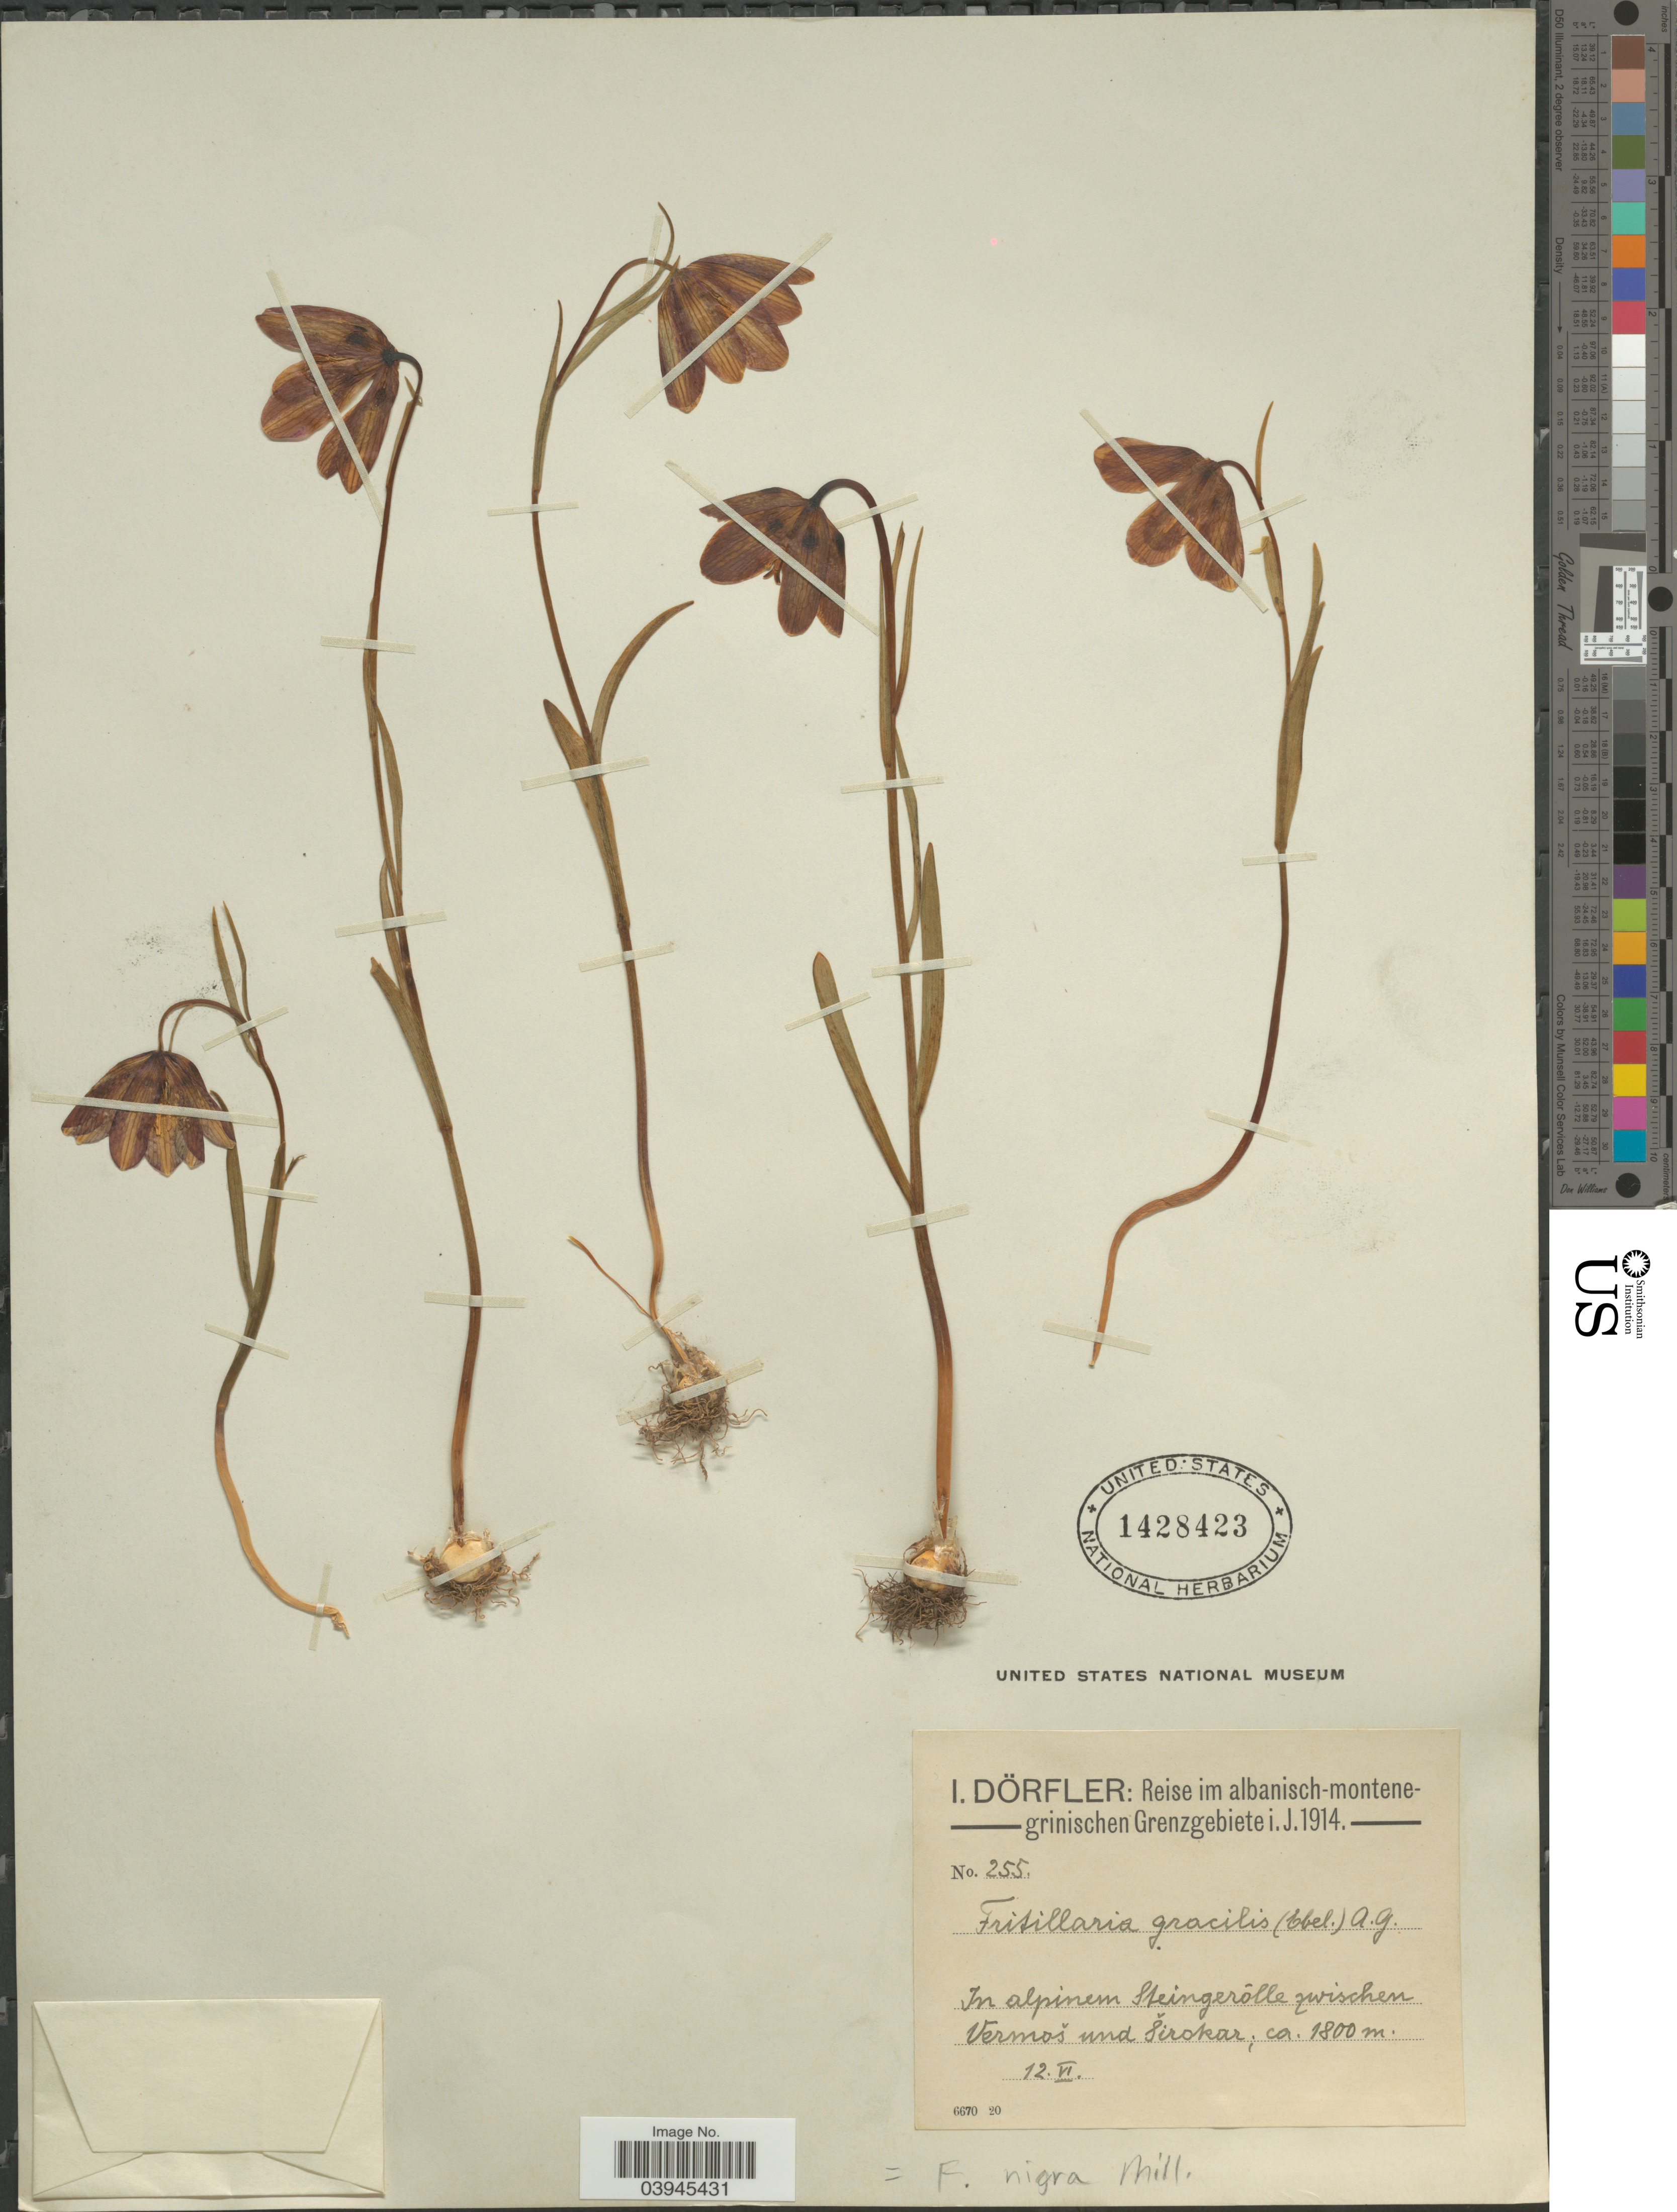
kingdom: Plantae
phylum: Tracheophyta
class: Liliopsida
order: Liliales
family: Liliaceae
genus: Fritillaria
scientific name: Fritillaria pontica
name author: Wahlenb.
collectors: I. Dörfler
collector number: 225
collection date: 1914-06-12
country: Montenegro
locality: In alpinem Steingerólle zwischen Vermoš und Širokar.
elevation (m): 1800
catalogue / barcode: US 1428423